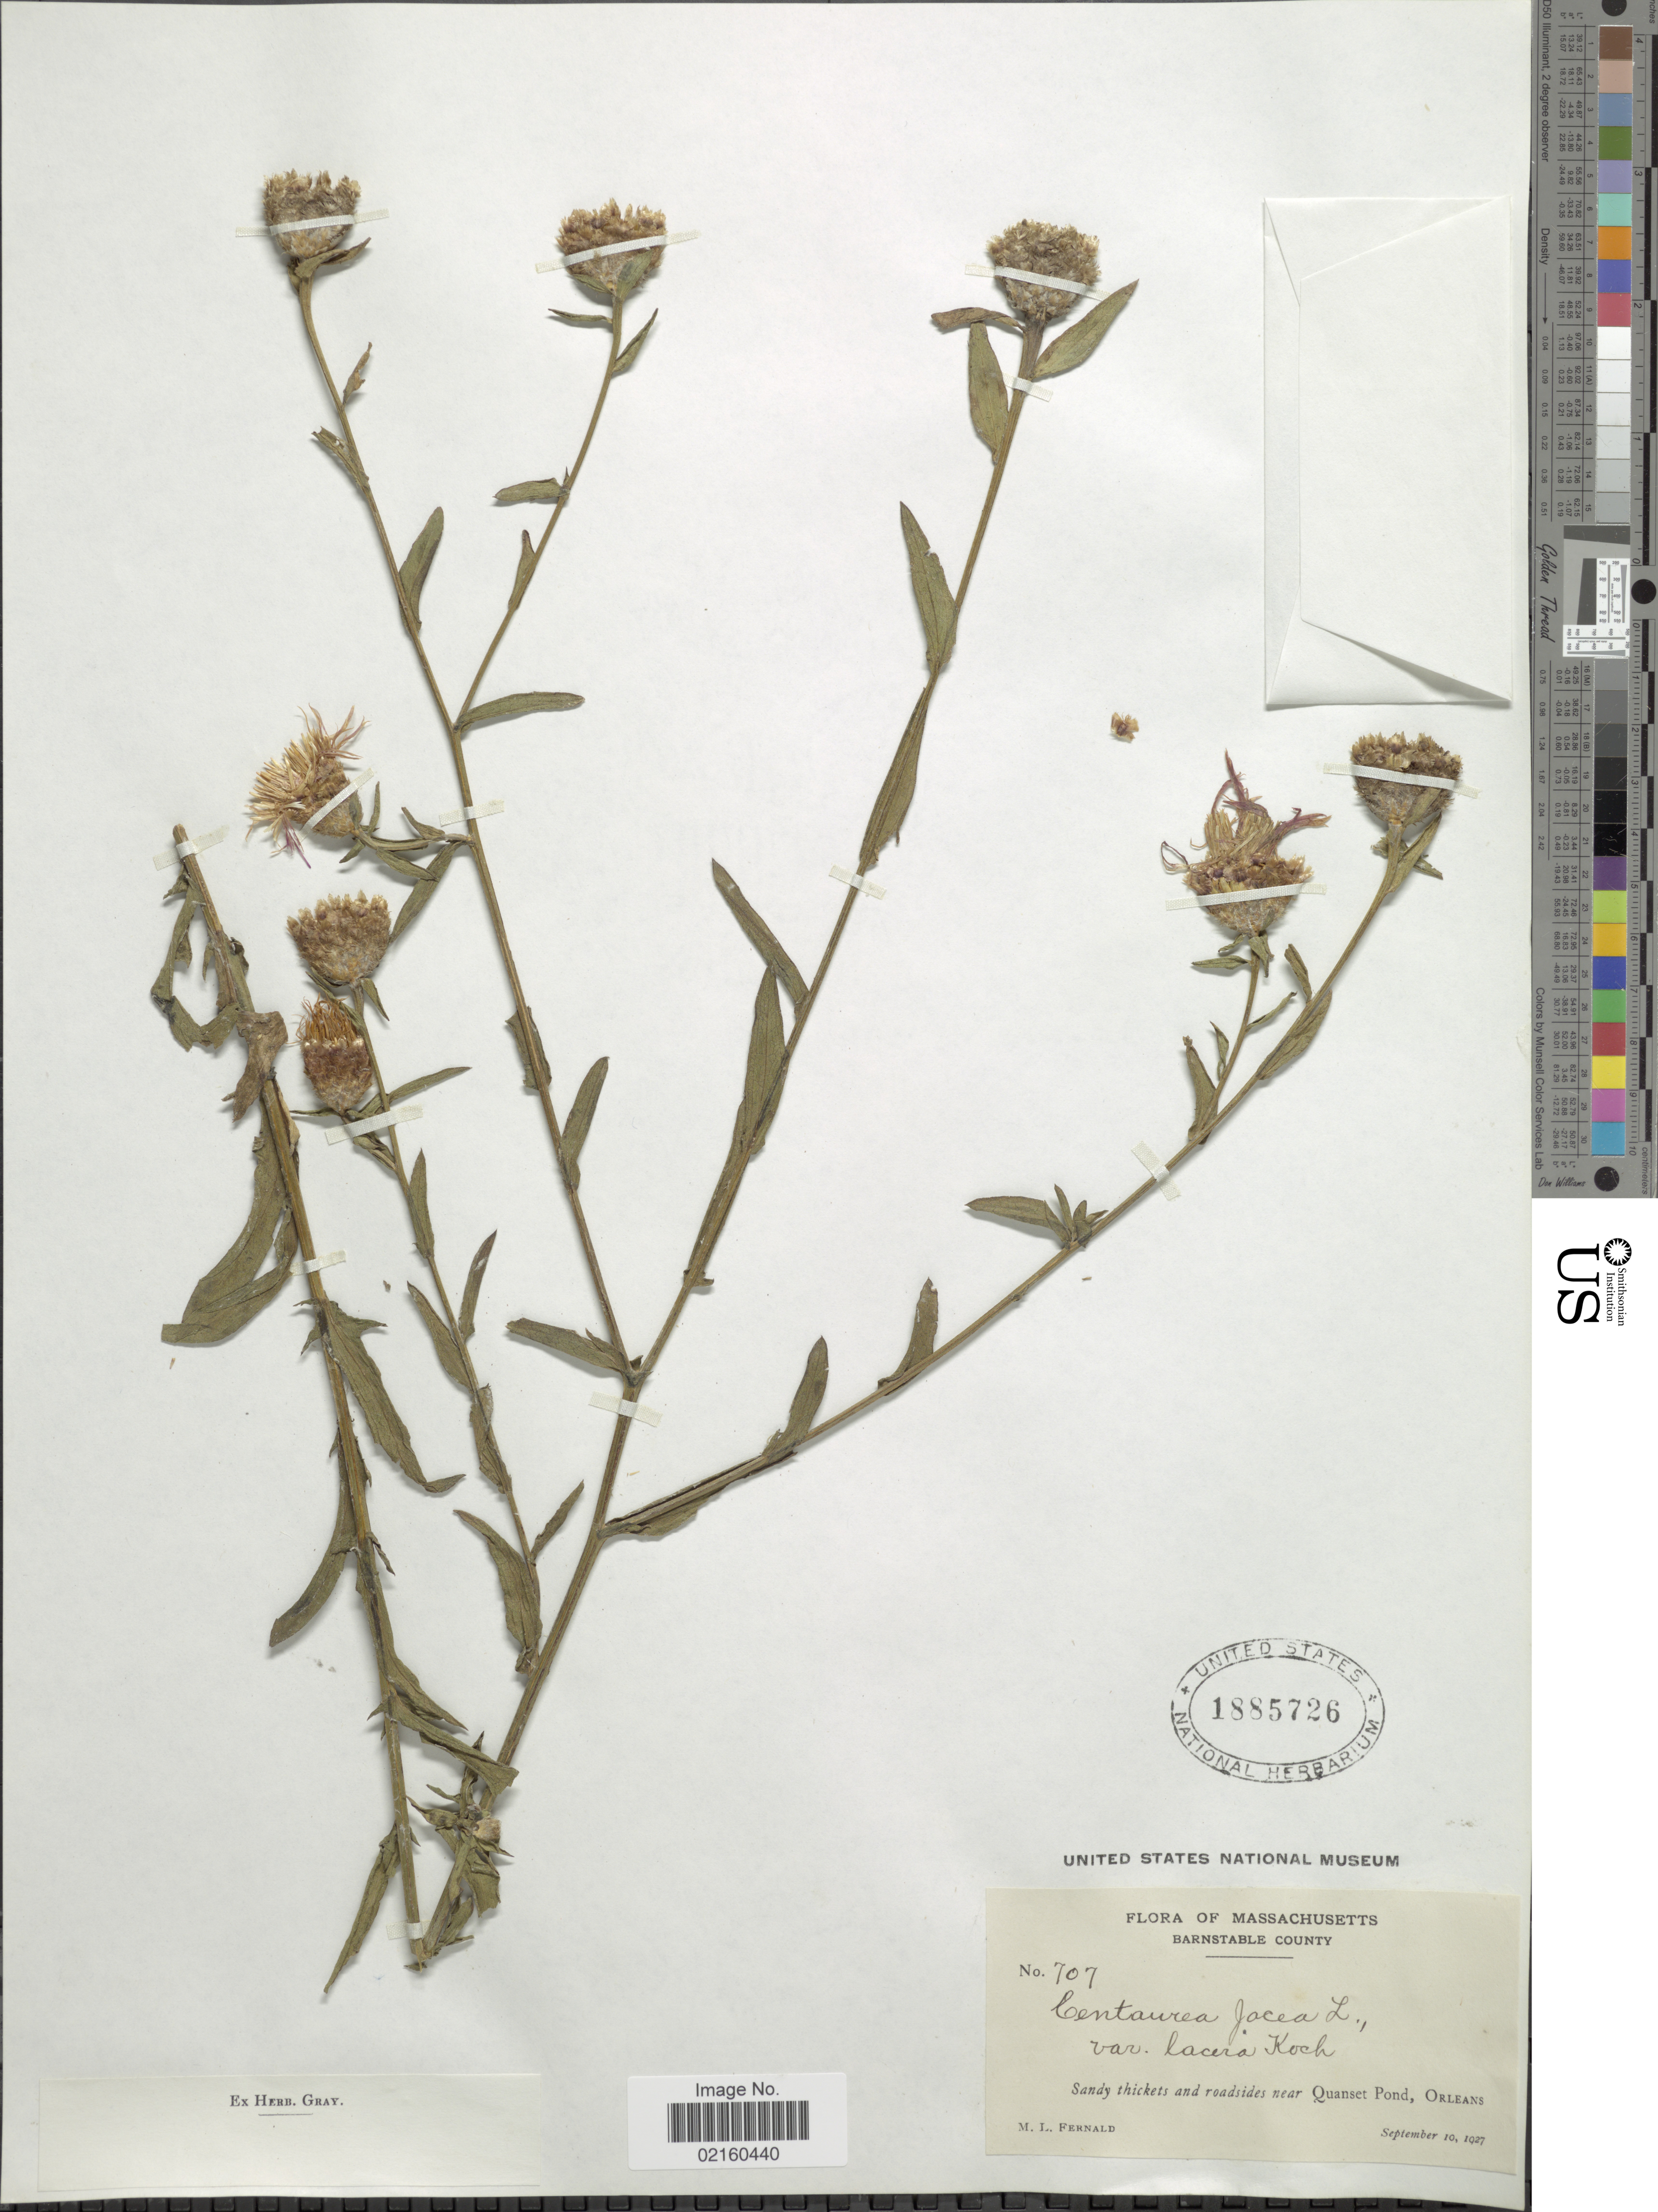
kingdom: Plantae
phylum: Tracheophyta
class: Magnoliopsida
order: Asterales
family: Asteraceae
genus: Centaurea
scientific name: Centaurea jacea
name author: L.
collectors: M. L. Fernald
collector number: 707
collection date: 1927-09-10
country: United States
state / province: Massachusetts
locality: Barnstable County, roadsides near Quanset Pond, Orleans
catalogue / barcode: US 1885726